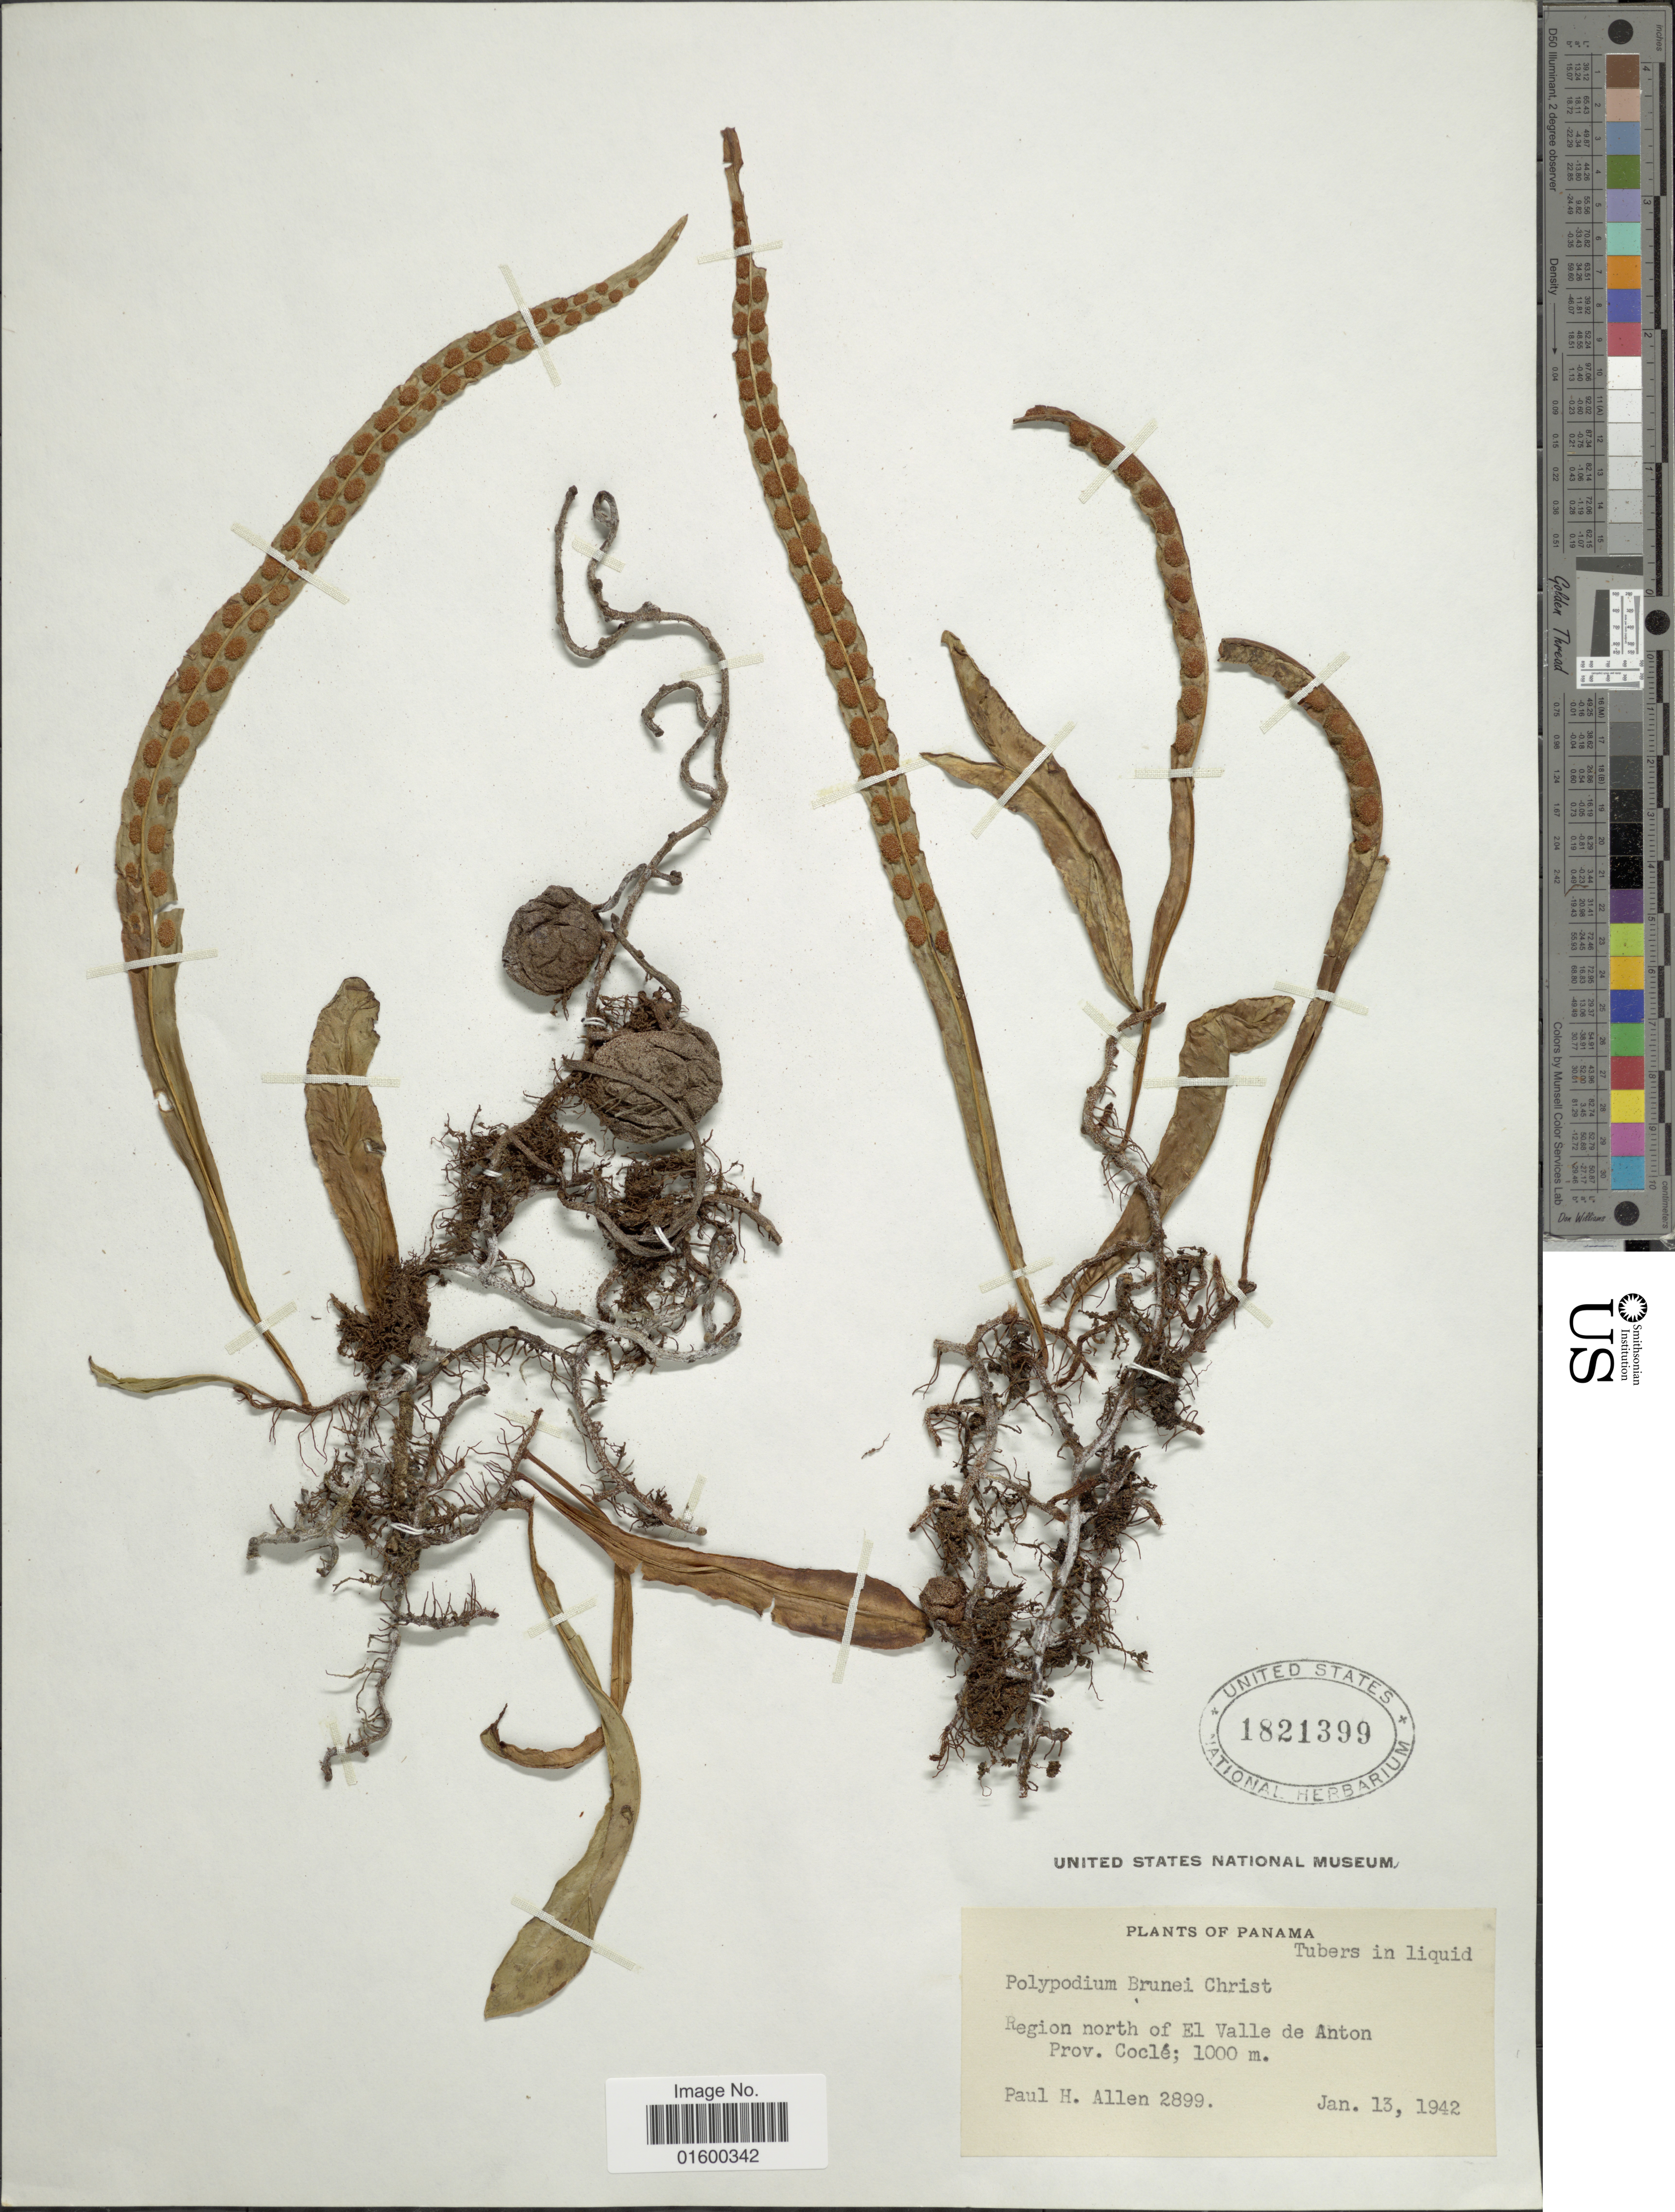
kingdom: Plantae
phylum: Tracheophyta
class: Polypodiopsida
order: Polypodiales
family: Polypodiaceae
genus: Microgramma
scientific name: Microgramma brunei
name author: (Wercklé ex Christ) Lellinger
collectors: P. H. Allen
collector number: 2899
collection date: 1942-01-13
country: Panama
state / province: Coclé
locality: Region north of Valle de Anton, Prov. Cocle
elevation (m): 1000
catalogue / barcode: US 1821399